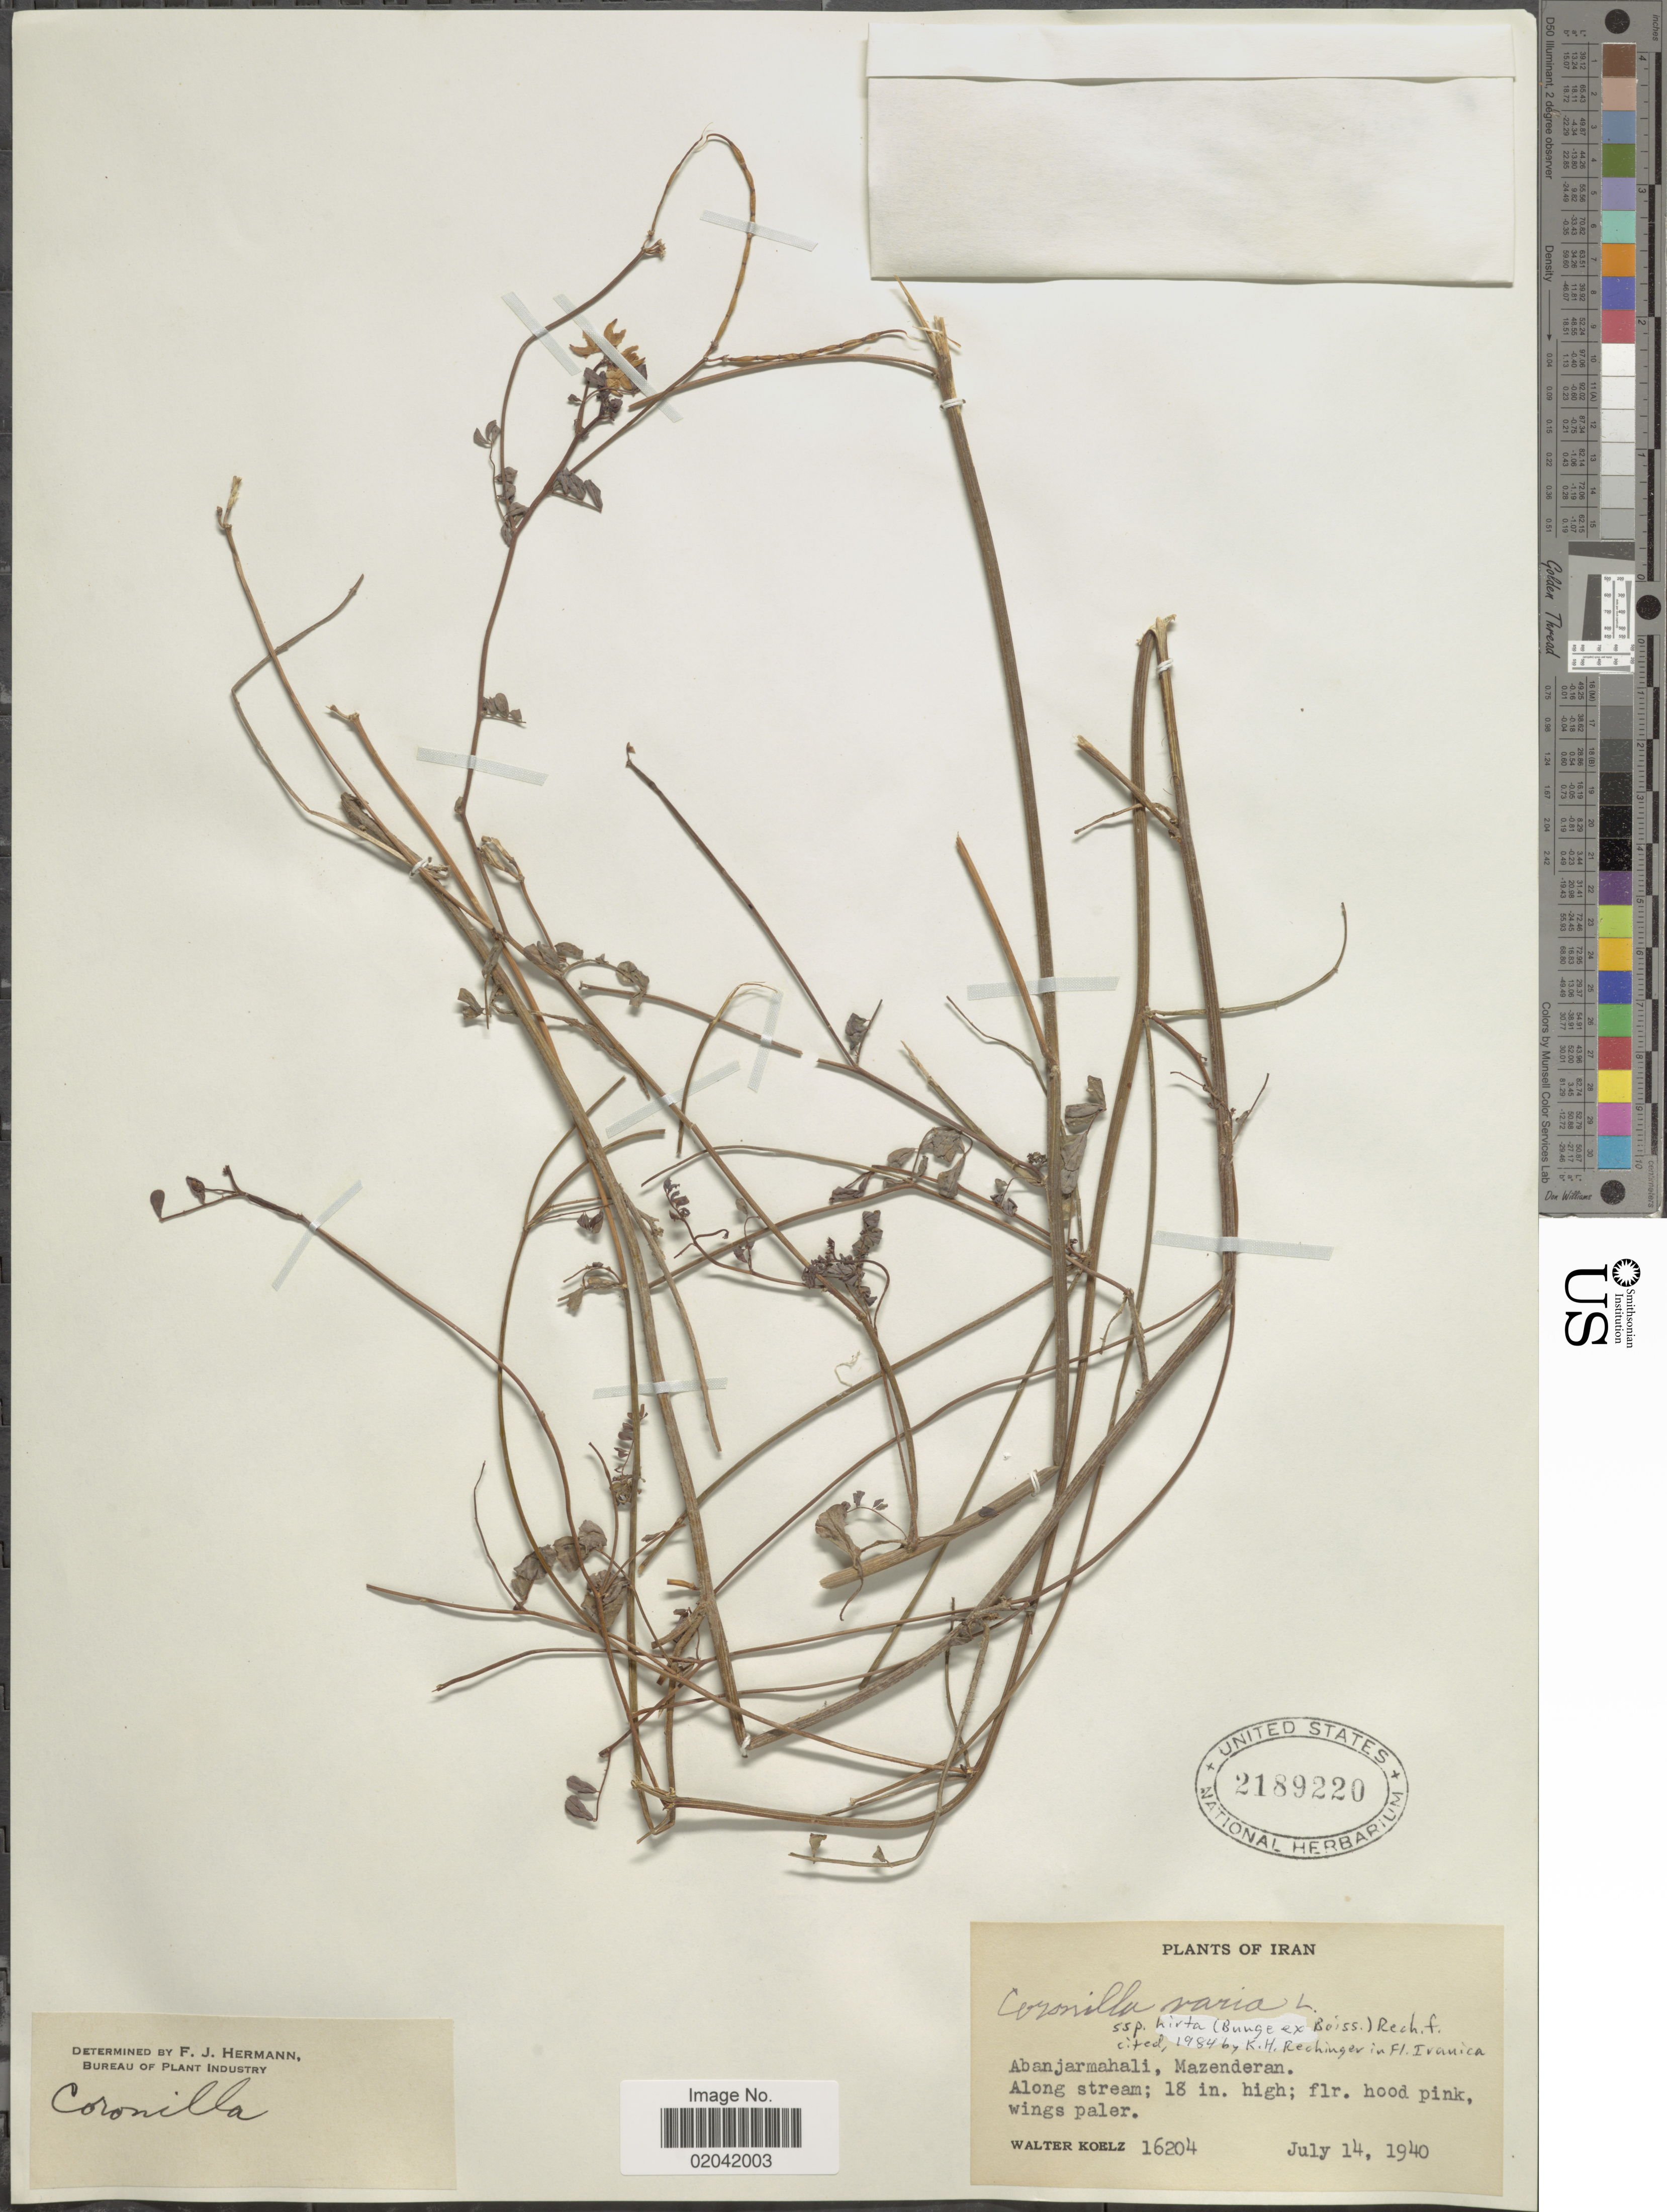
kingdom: Plantae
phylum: Tracheophyta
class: Magnoliopsida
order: Fabales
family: Fabaceae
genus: Coronilla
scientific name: Coronilla varia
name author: L.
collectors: W. N. Koelz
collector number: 16204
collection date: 1940-07-14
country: Iran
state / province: Mazandaran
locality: Abanjarmahali, Mazenderan. Along stream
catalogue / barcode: US 2189220